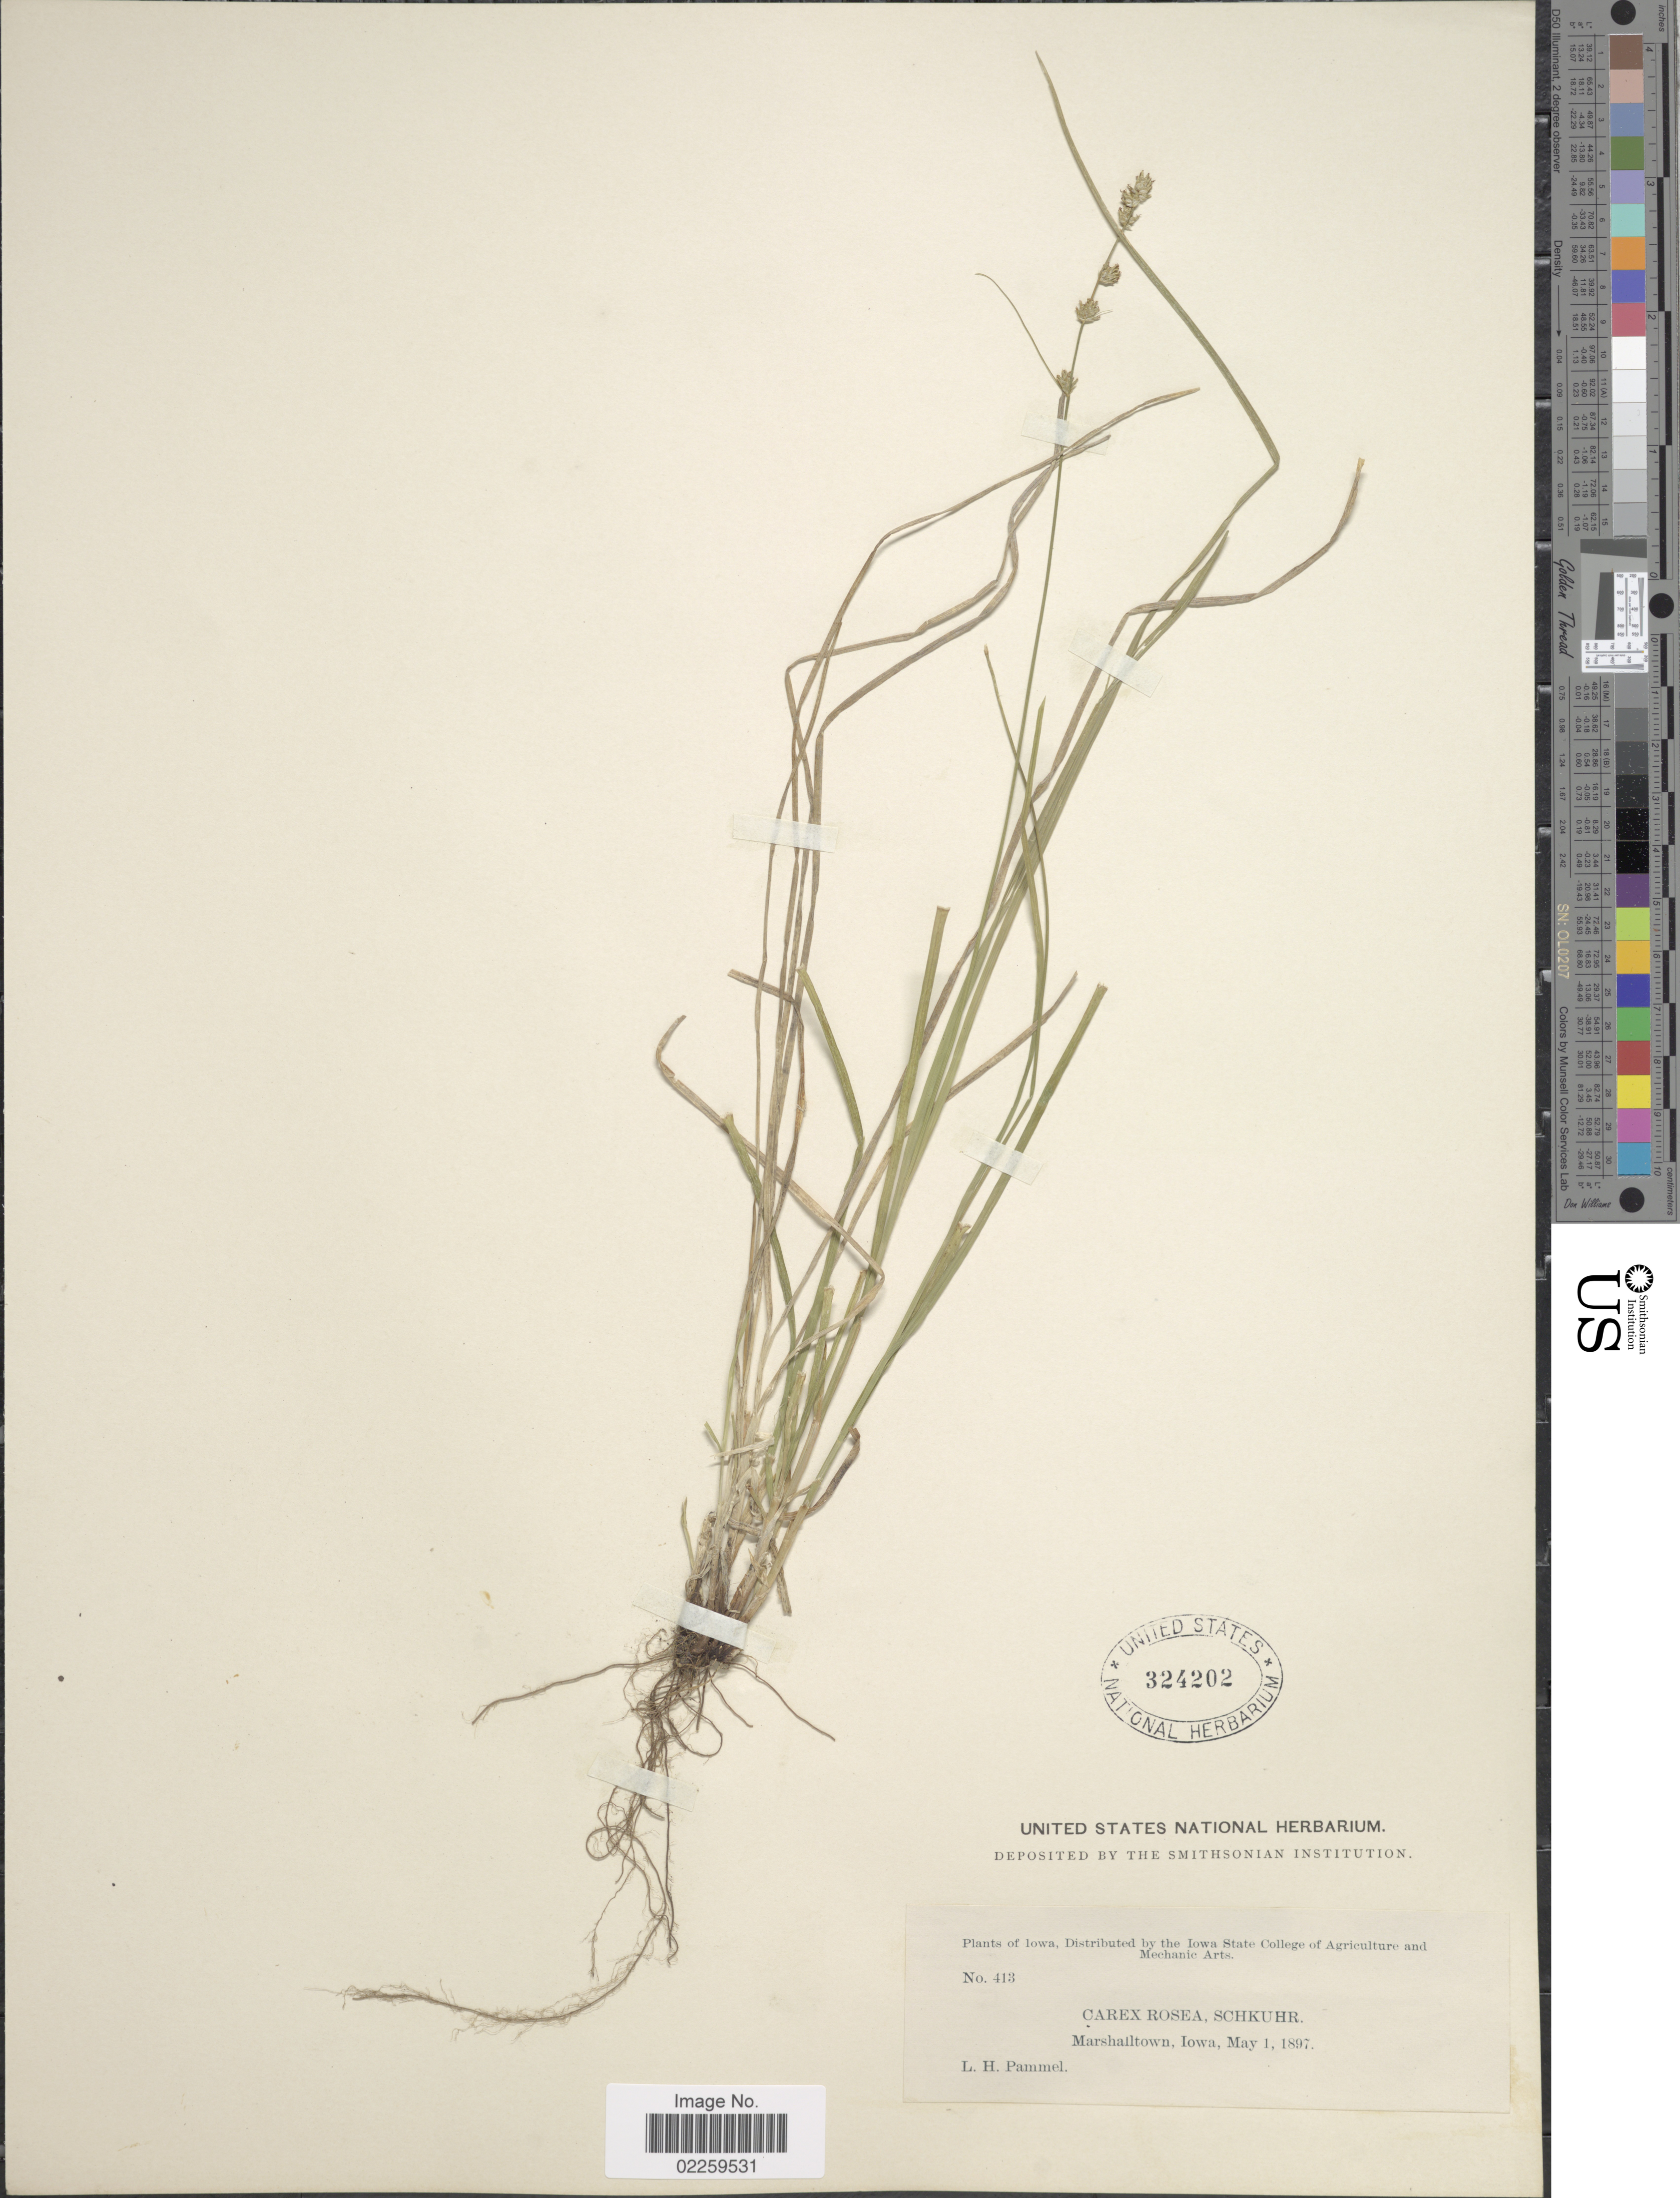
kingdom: Plantae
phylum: Tracheophyta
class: Liliopsida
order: Poales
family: Cyperaceae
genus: Carex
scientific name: Carex rosea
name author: Willd.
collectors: L. Pammell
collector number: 413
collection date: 1897-05-01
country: United States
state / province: Iowa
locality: Marshalltown, Iowa.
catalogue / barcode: US 324202